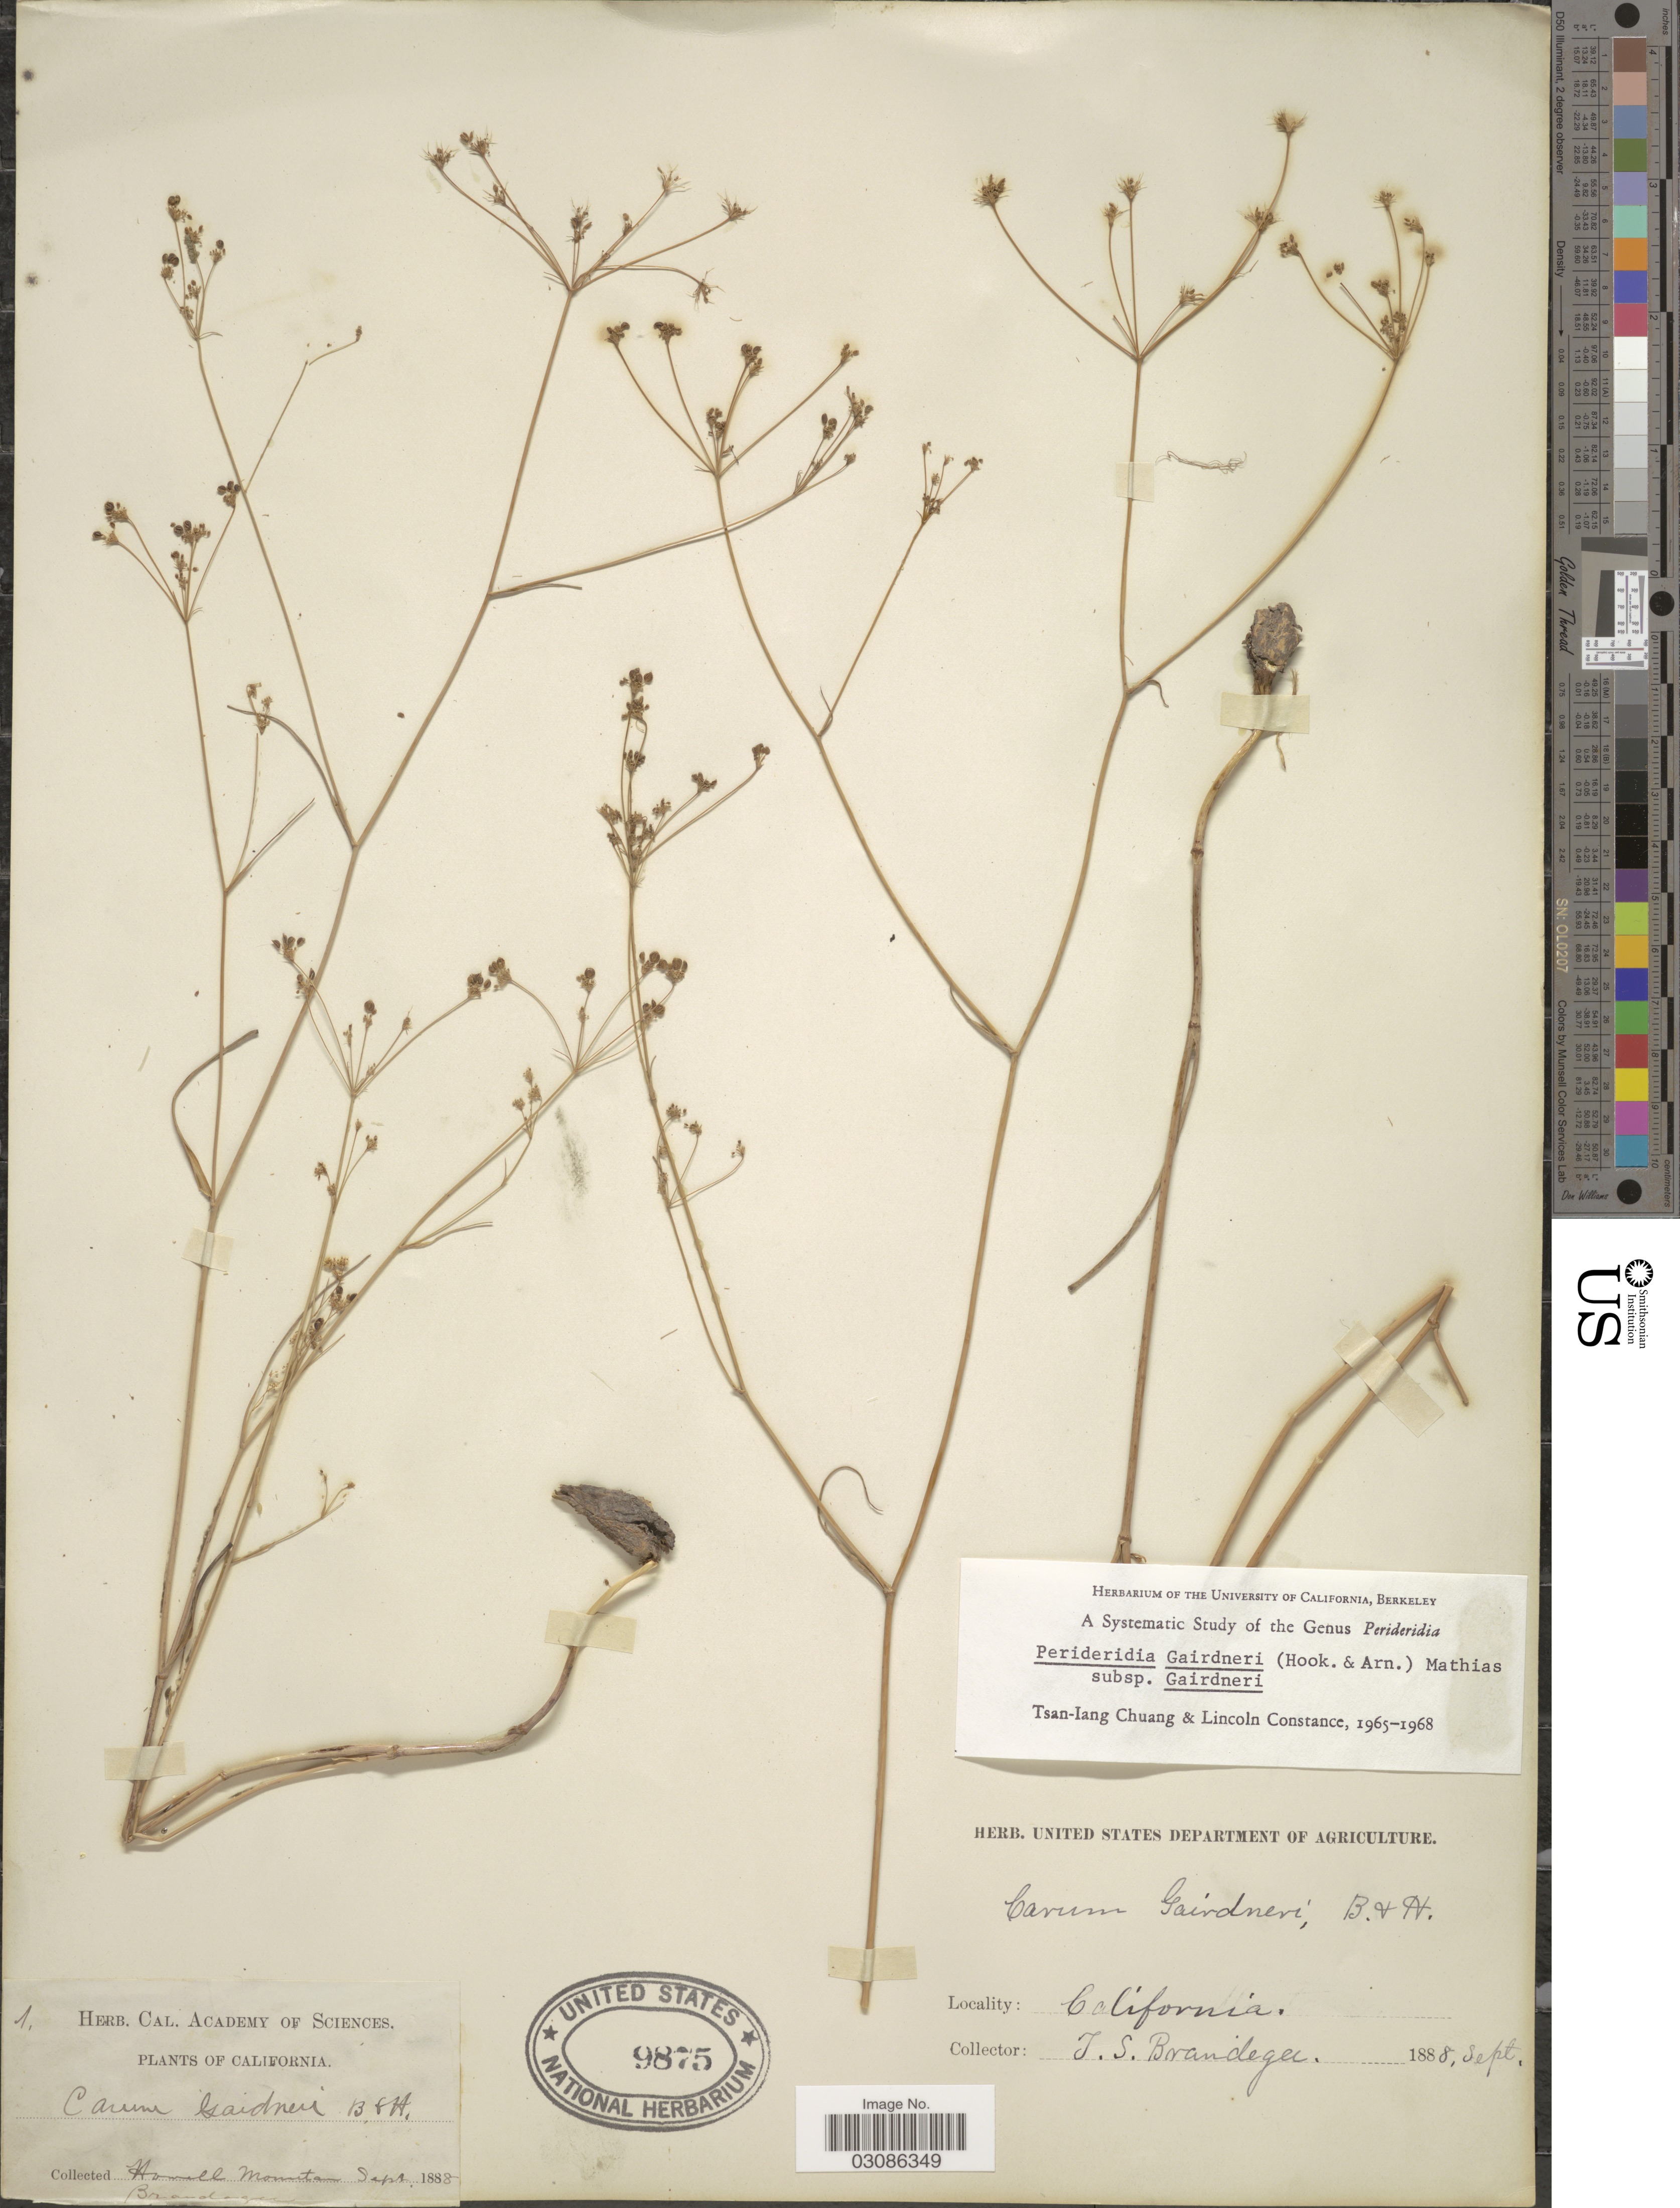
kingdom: Plantae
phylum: Tracheophyta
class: Magnoliopsida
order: Apiales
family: Apiaceae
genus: Perideridia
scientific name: Perideridia gairdneri subsp. gairdneri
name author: (Hook. & Arn.) Mathias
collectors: T. S. Brandegee (herbarium)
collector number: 1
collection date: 1888-09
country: United States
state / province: California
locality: Howell Mountain.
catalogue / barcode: US 9875